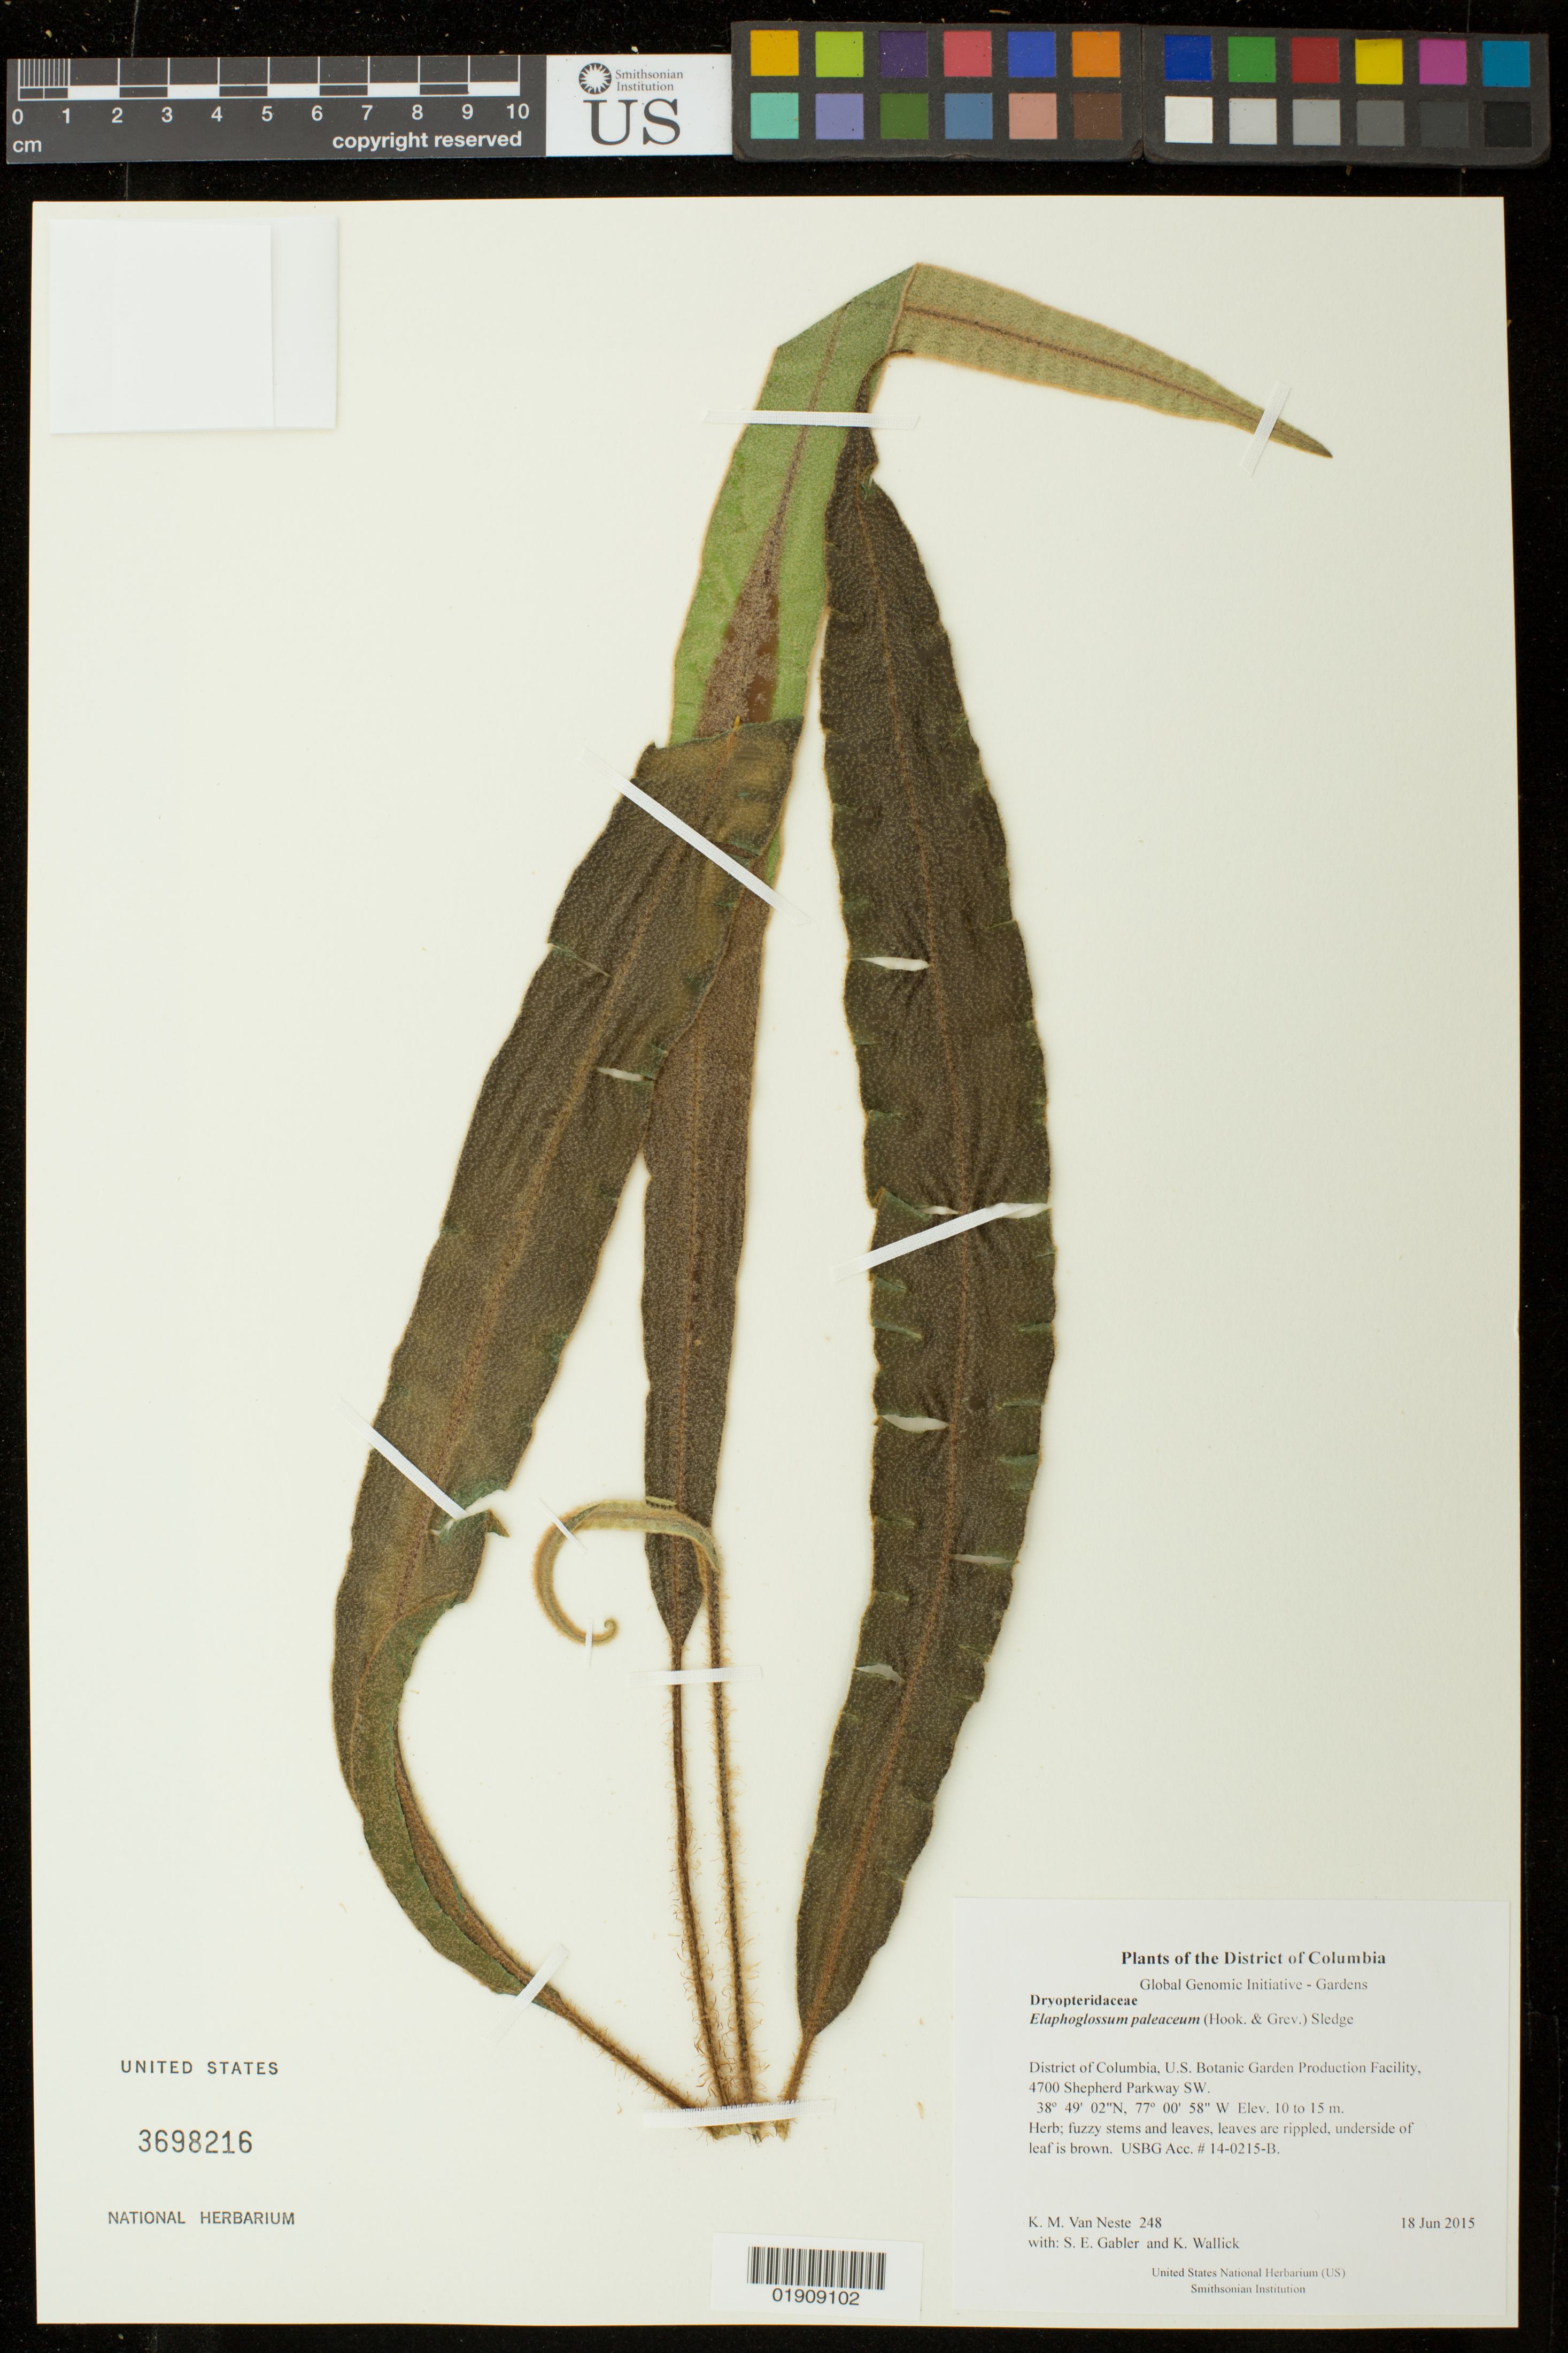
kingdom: Plantae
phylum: Tracheophyta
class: Polypodiopsida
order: Polypodiales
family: Dryopteridaceae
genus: Elaphoglossum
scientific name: Elaphoglossum paleaceum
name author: (Hook. & Grev.) Sledge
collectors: K. M. Van Neste, S. E. Gabler & K. Wallick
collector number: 248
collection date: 2015-06-18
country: United States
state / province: District of Columbia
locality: U.S. Botanic Garden Production Facility, 4700 Shepherd Parkway SW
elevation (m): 10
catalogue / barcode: US 3698216